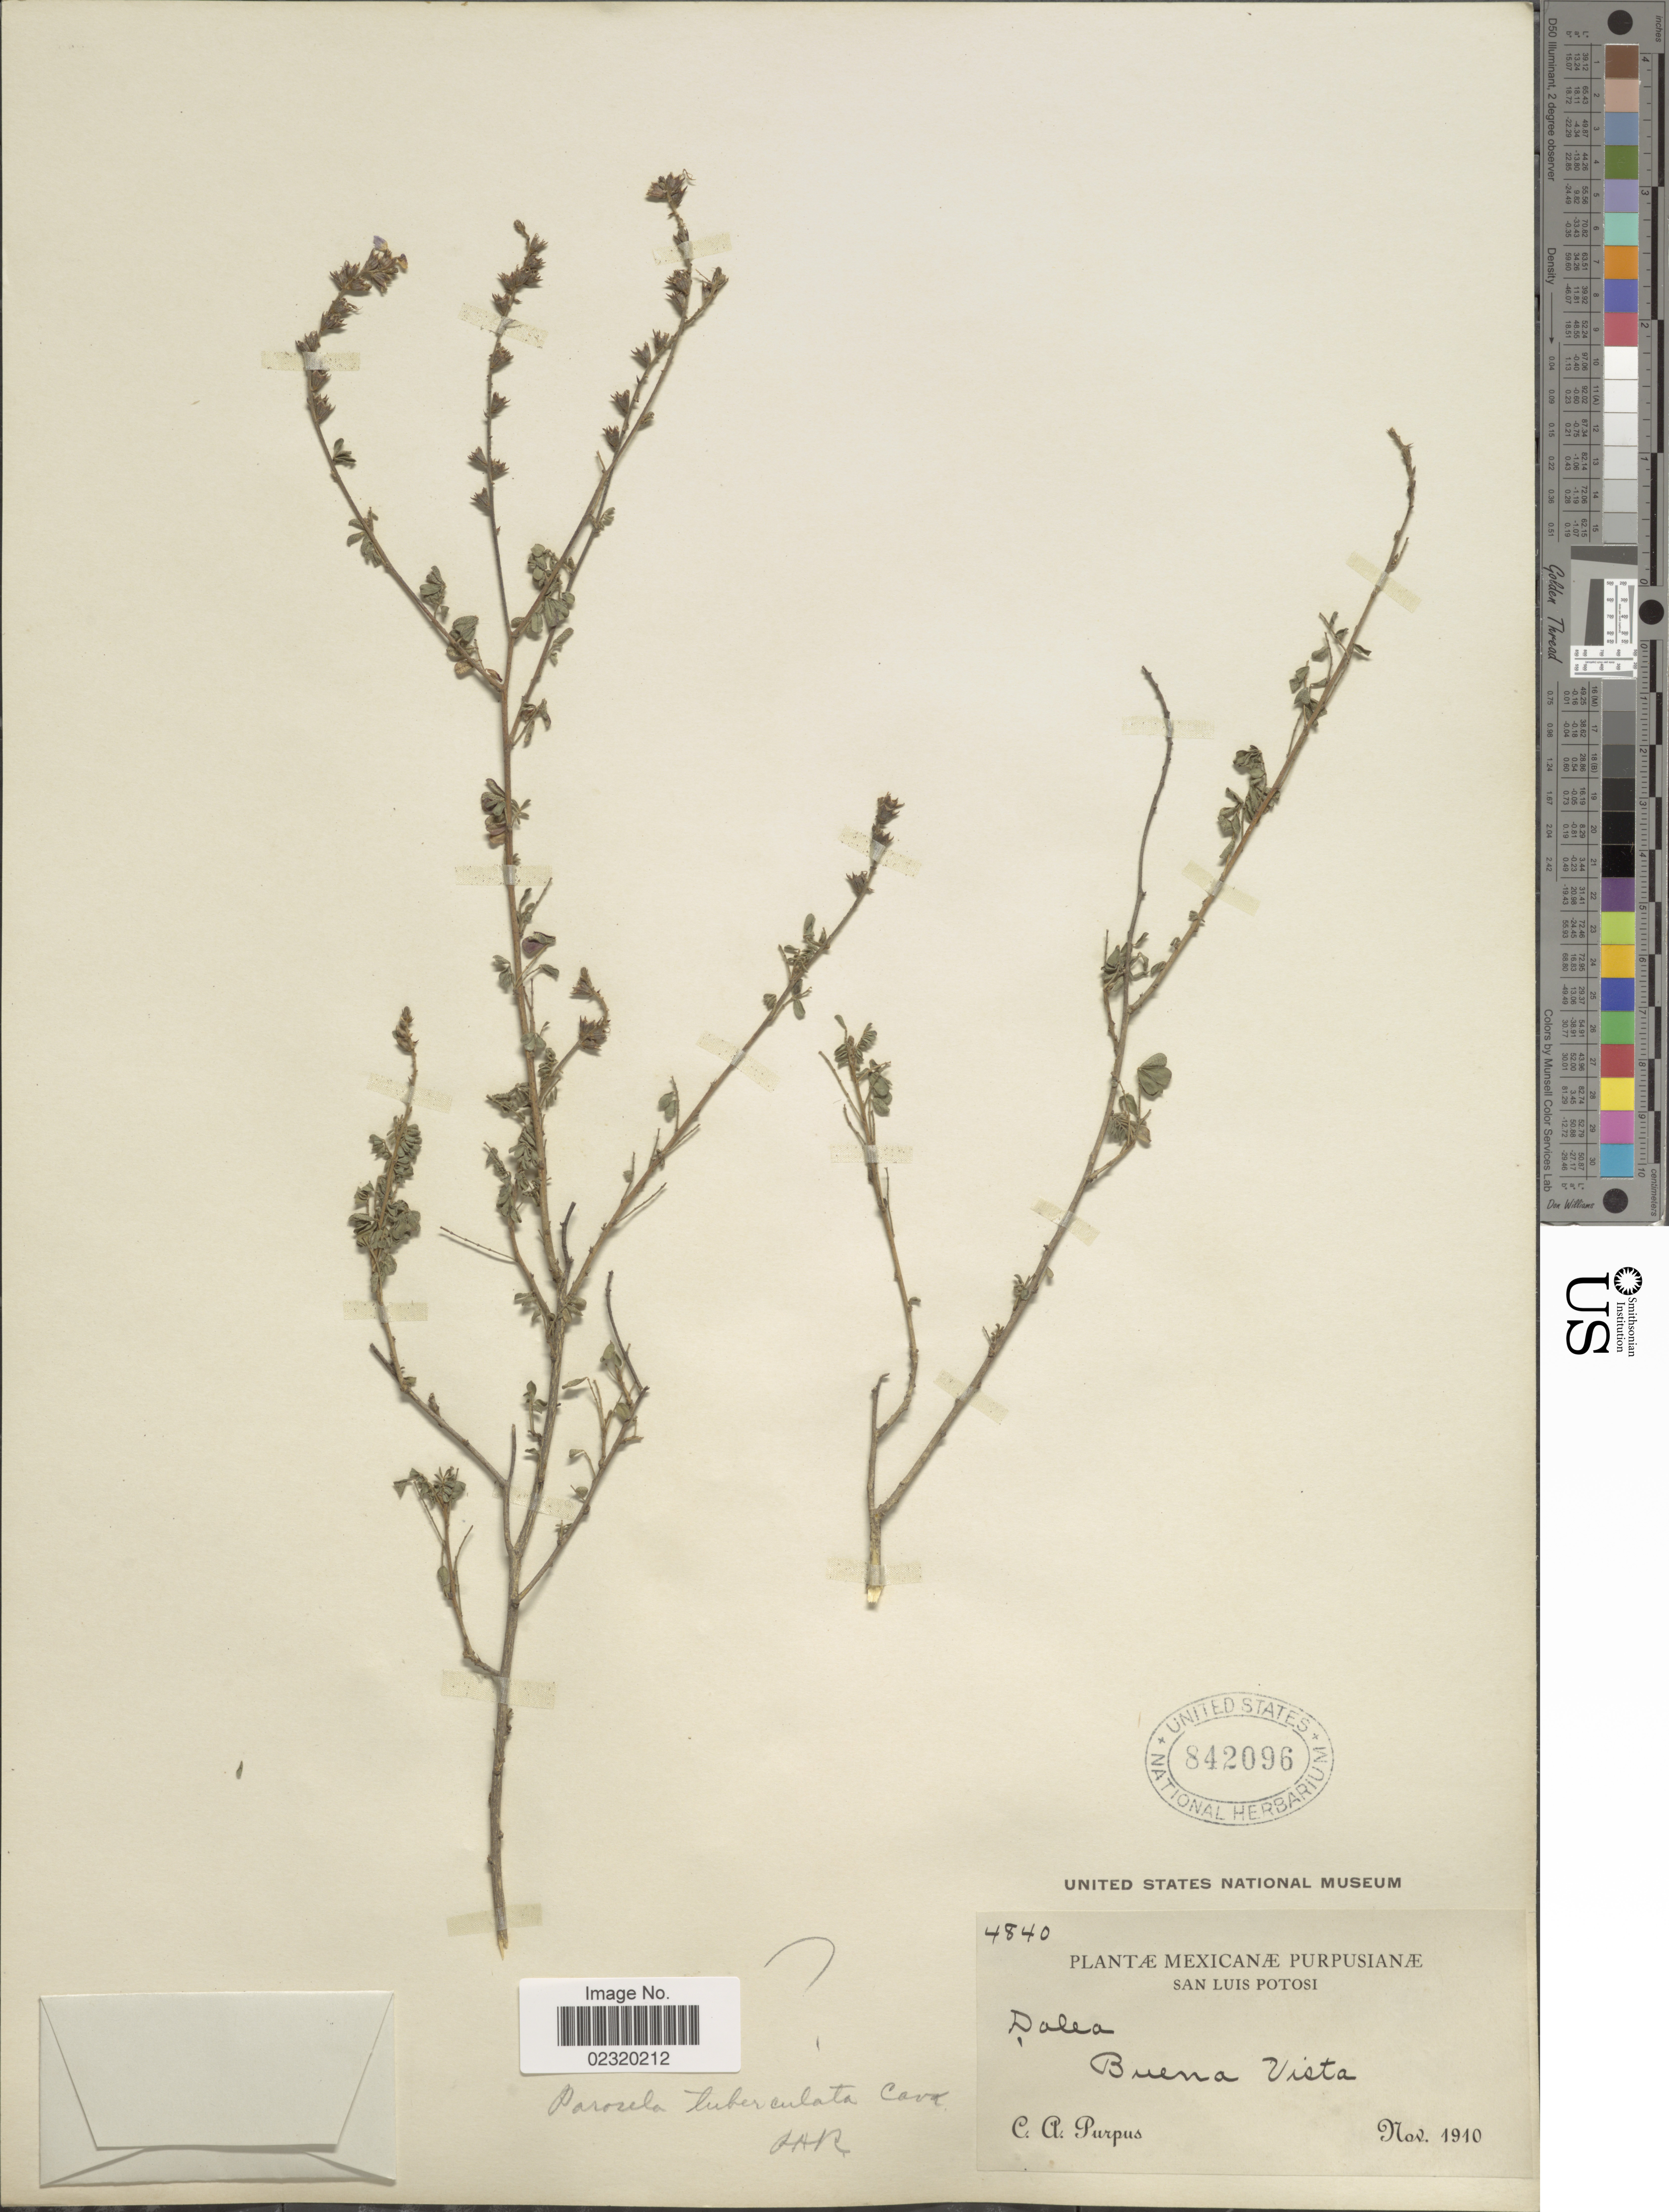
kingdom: Plantae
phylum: Tracheophyta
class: Magnoliopsida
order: Fabales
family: Fabaceae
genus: Dalea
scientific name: Dalea tuberculata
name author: Lag.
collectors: C. A. Purpus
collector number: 4840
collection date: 1910-11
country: Mexico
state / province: San Luis Potosí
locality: Buena Vista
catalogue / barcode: US 842096